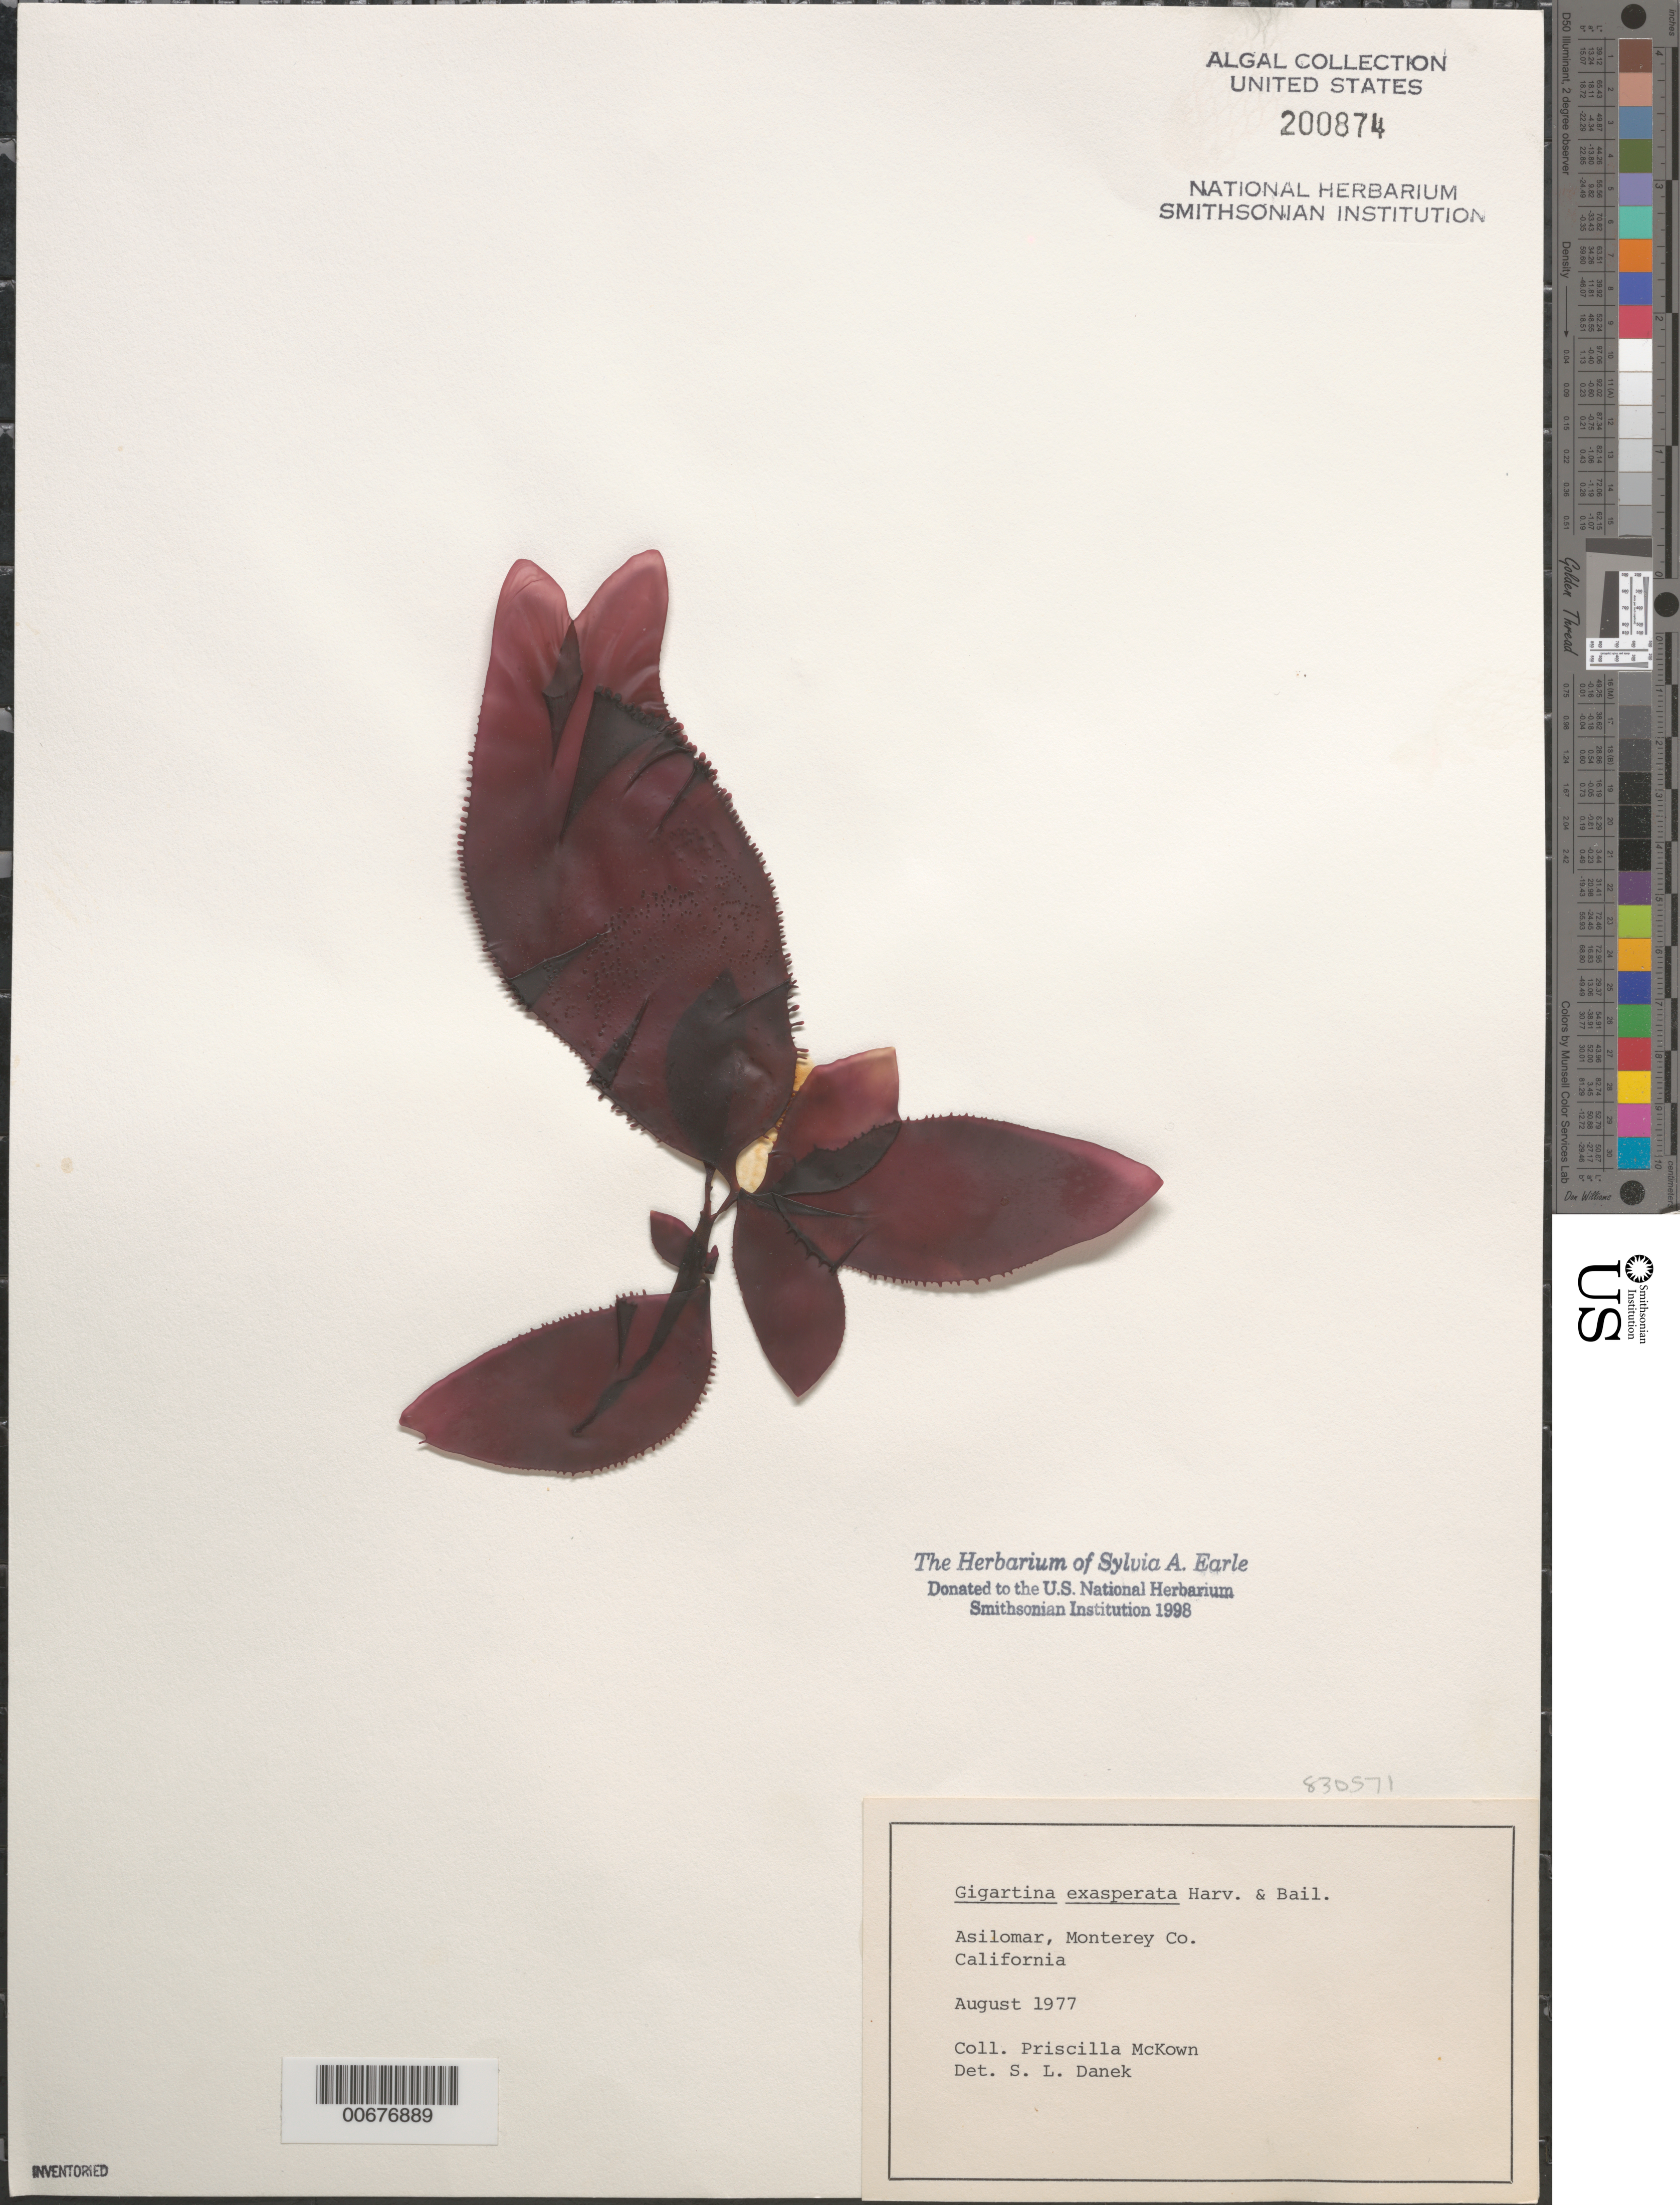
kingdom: Plantae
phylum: Rhodophyta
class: Florideophyceae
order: Gigartinales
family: Gigartinaceae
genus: Chondracanthus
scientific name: Chondracanthus exasperatus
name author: (Harv. & J. Bailey) J.R. Hughey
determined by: Algae name updating Project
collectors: P. McKown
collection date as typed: Aug 1977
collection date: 1977-08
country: United States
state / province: California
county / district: Monterey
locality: Asilomar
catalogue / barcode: US 200874